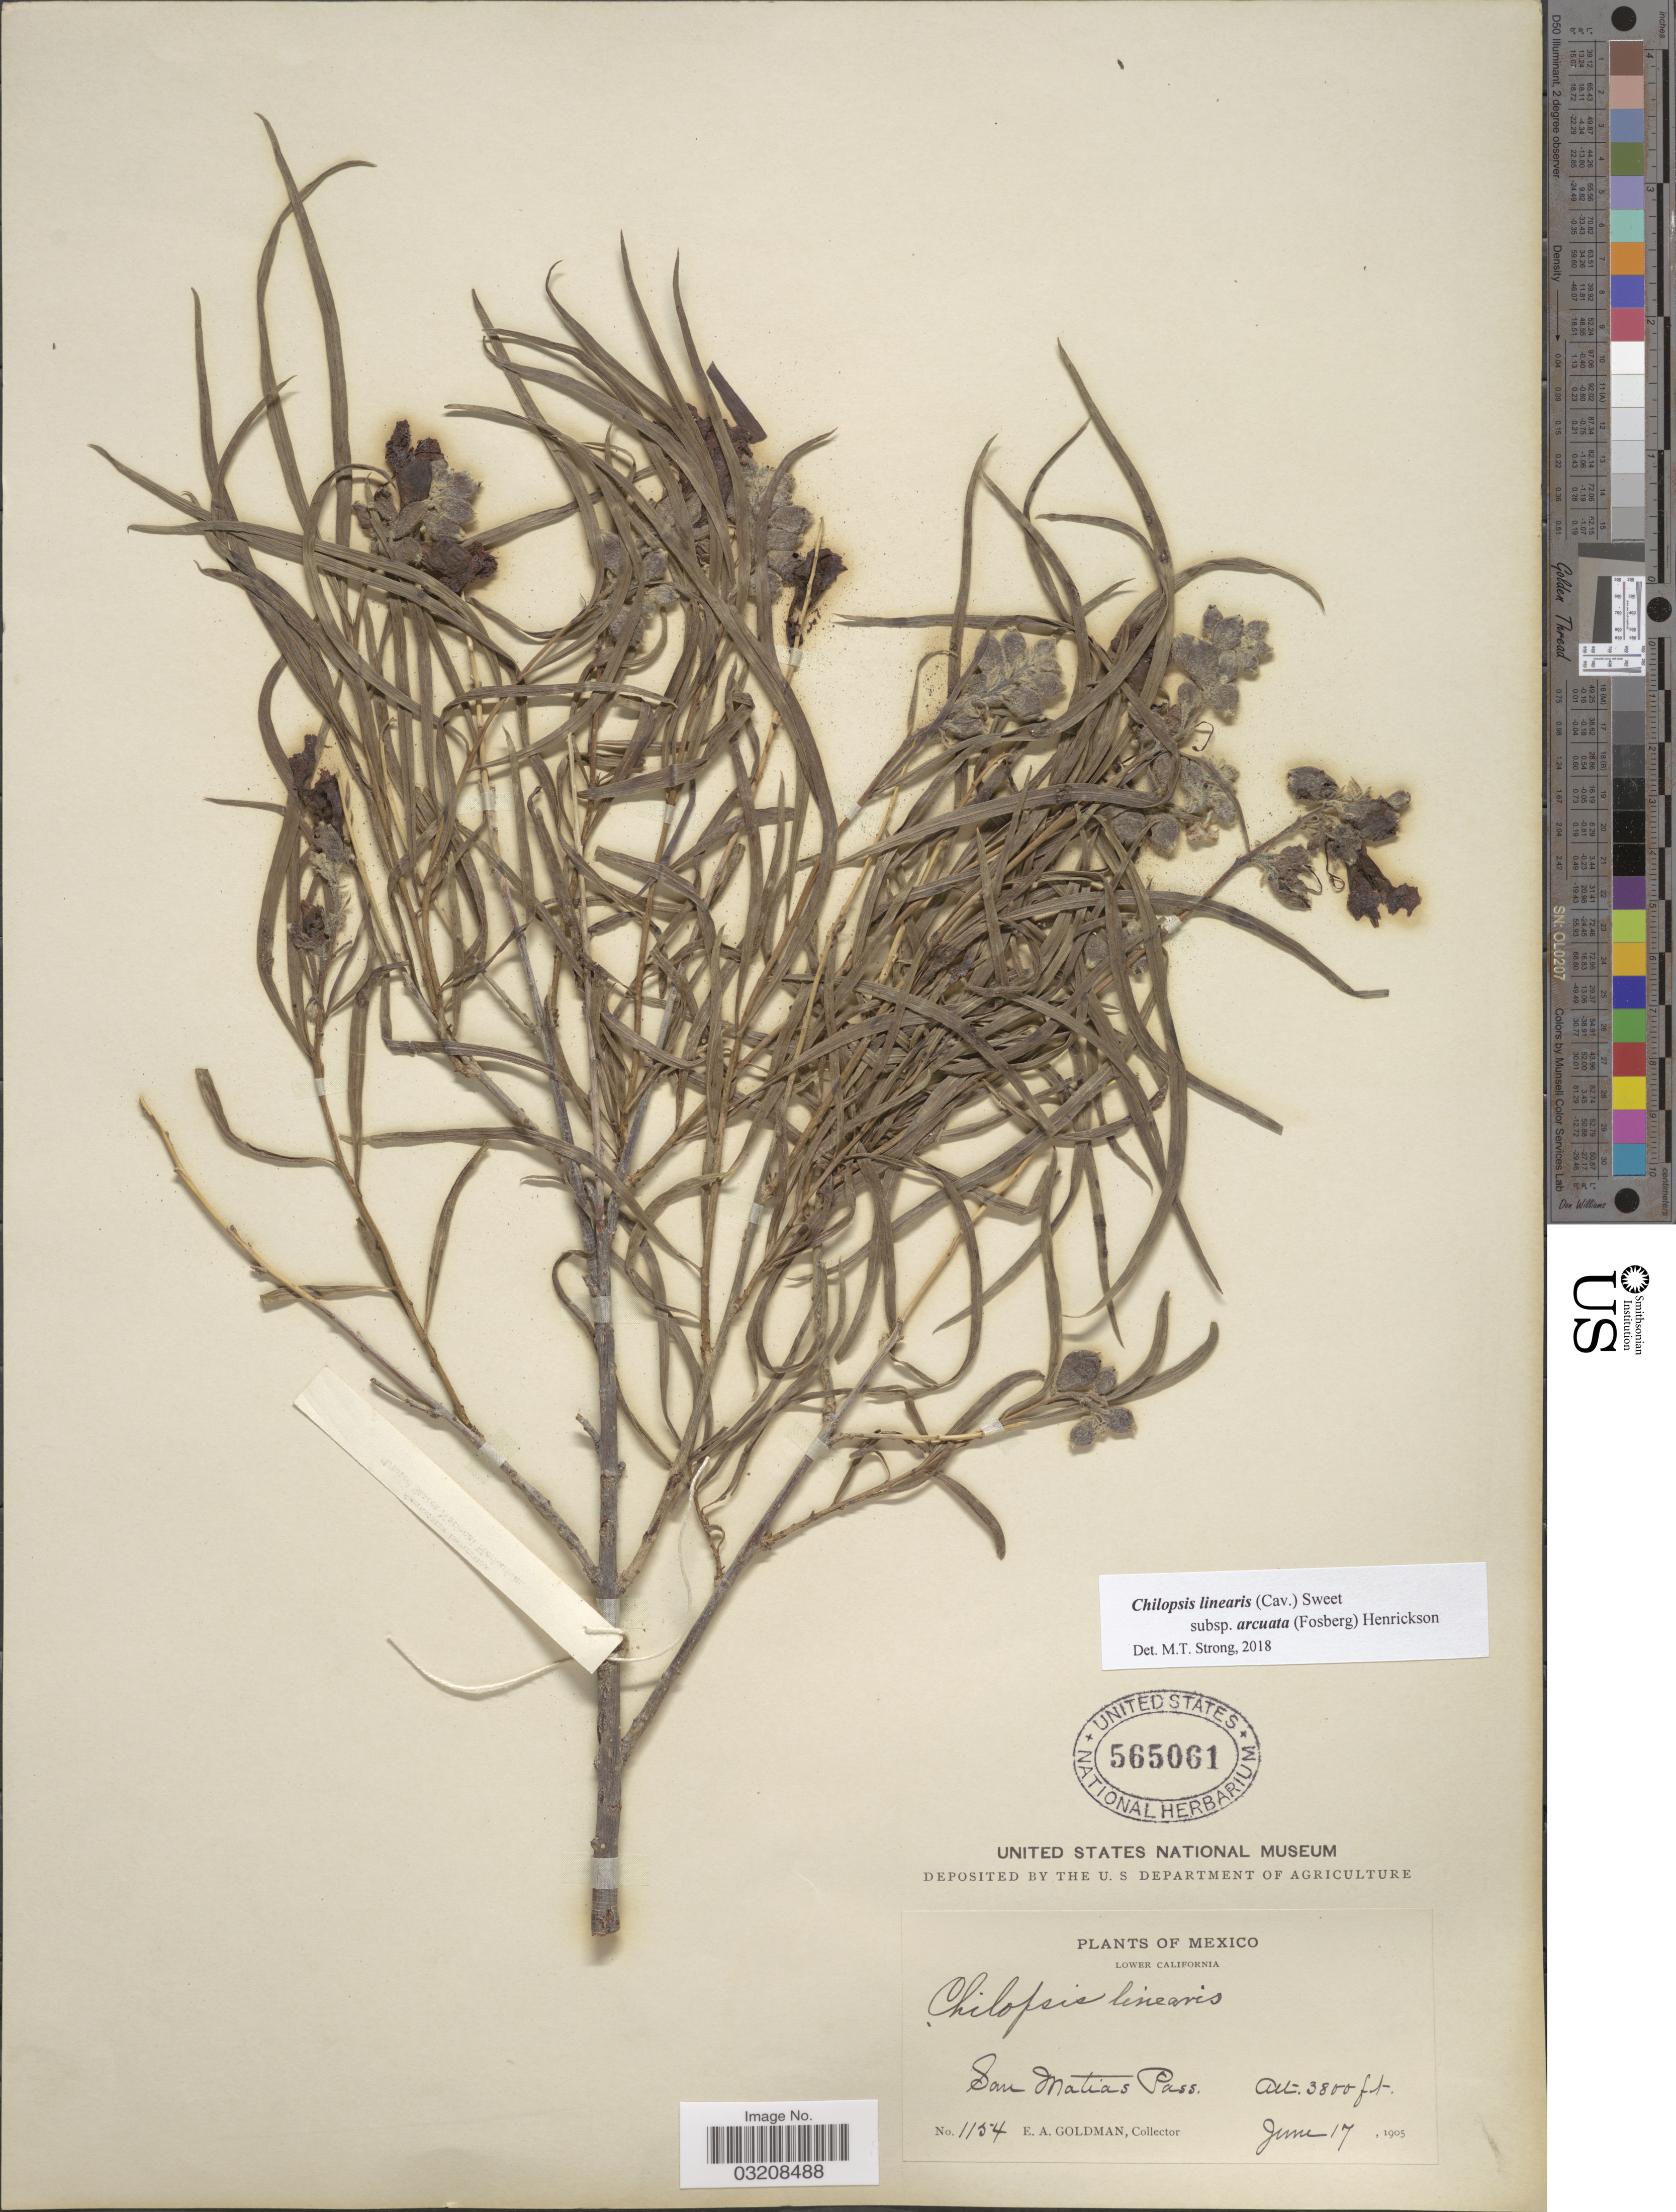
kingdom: Plantae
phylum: Tracheophyta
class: Magnoliopsida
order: Lamiales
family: Bignoniaceae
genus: Chilopsis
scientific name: Chilopsis linearis subsp. arcuata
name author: (Fosberg) Henrickson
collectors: E. A. Goldman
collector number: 1154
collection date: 1905-06-17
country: Mexico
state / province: Baja California Norte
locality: Lower California. San Matias Pass.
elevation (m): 1158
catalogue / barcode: US 565061